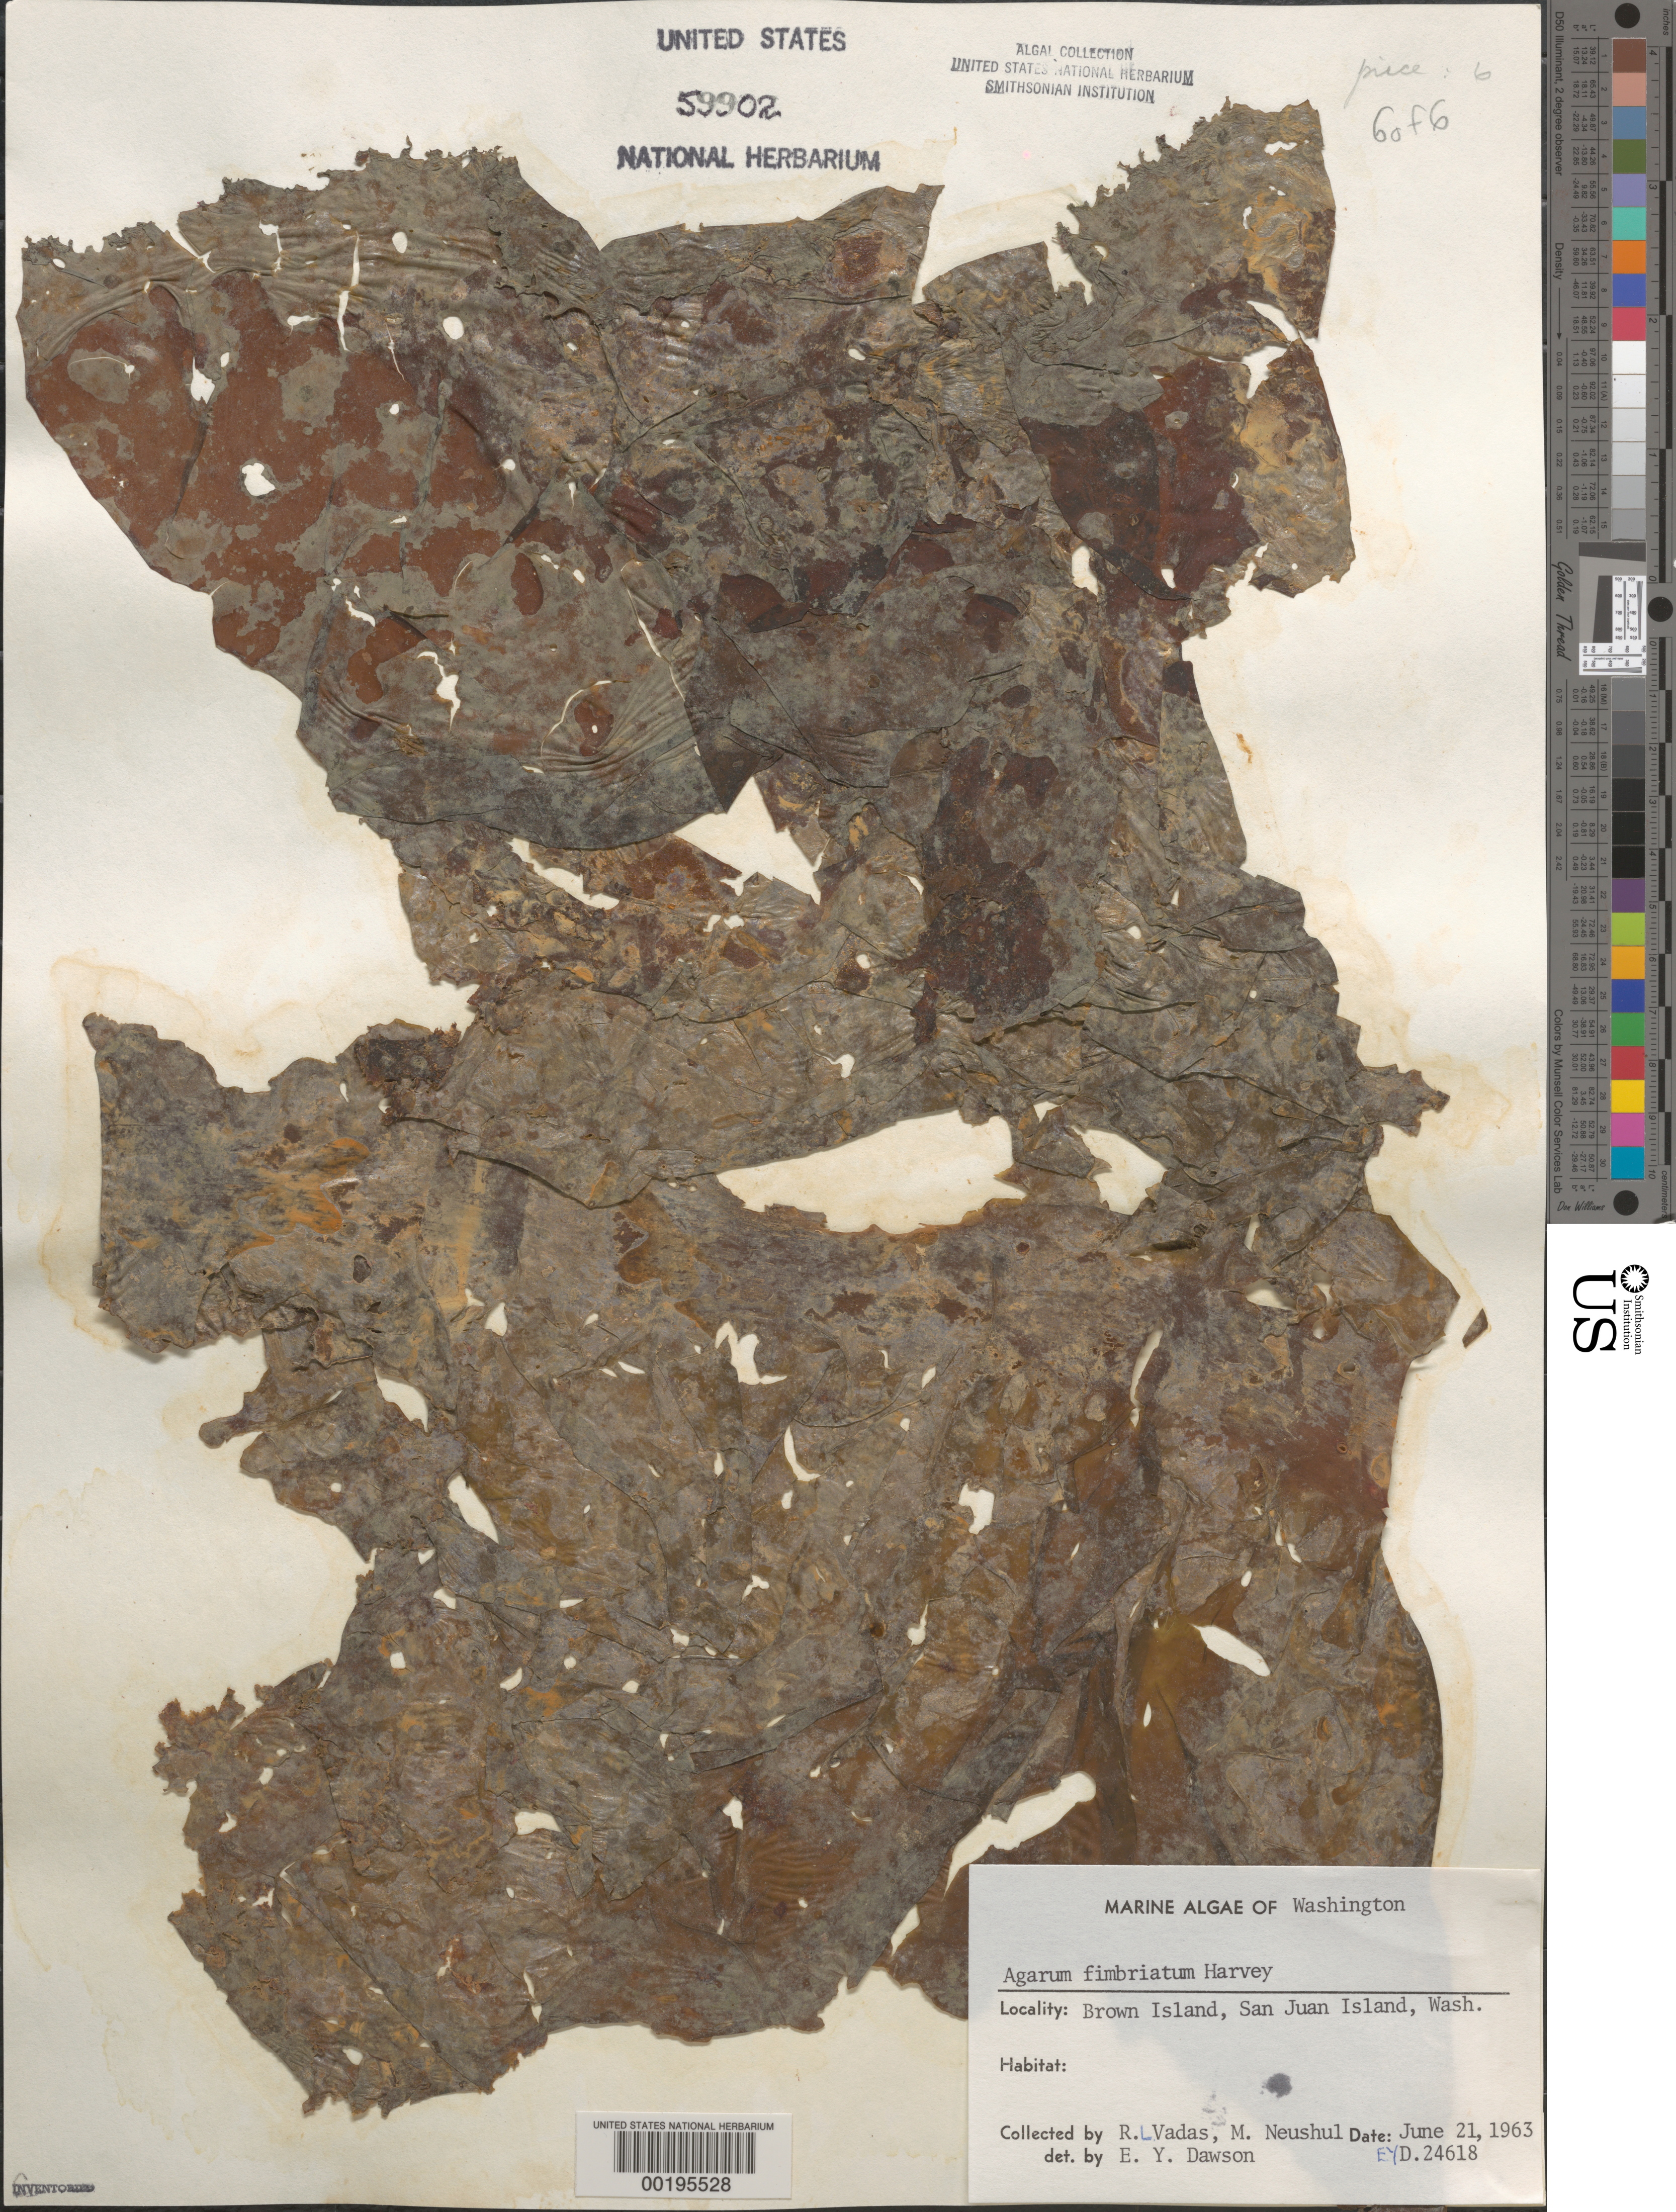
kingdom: Chromista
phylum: Ochrophyta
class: Phaeophyceae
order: Laminariales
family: Agaraceae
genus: Neoagarum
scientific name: Neoagarum fimbriatum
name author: (Harvey) H.Kawai & Hanyuda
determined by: Algae name updating Project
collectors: R. Vadas & M. Neushul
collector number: EYD 24618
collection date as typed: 21 Jun 1963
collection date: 1963-06-21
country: United States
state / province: Washington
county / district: San Juan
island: Brown Island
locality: Near San Juan Island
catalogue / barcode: US 59902